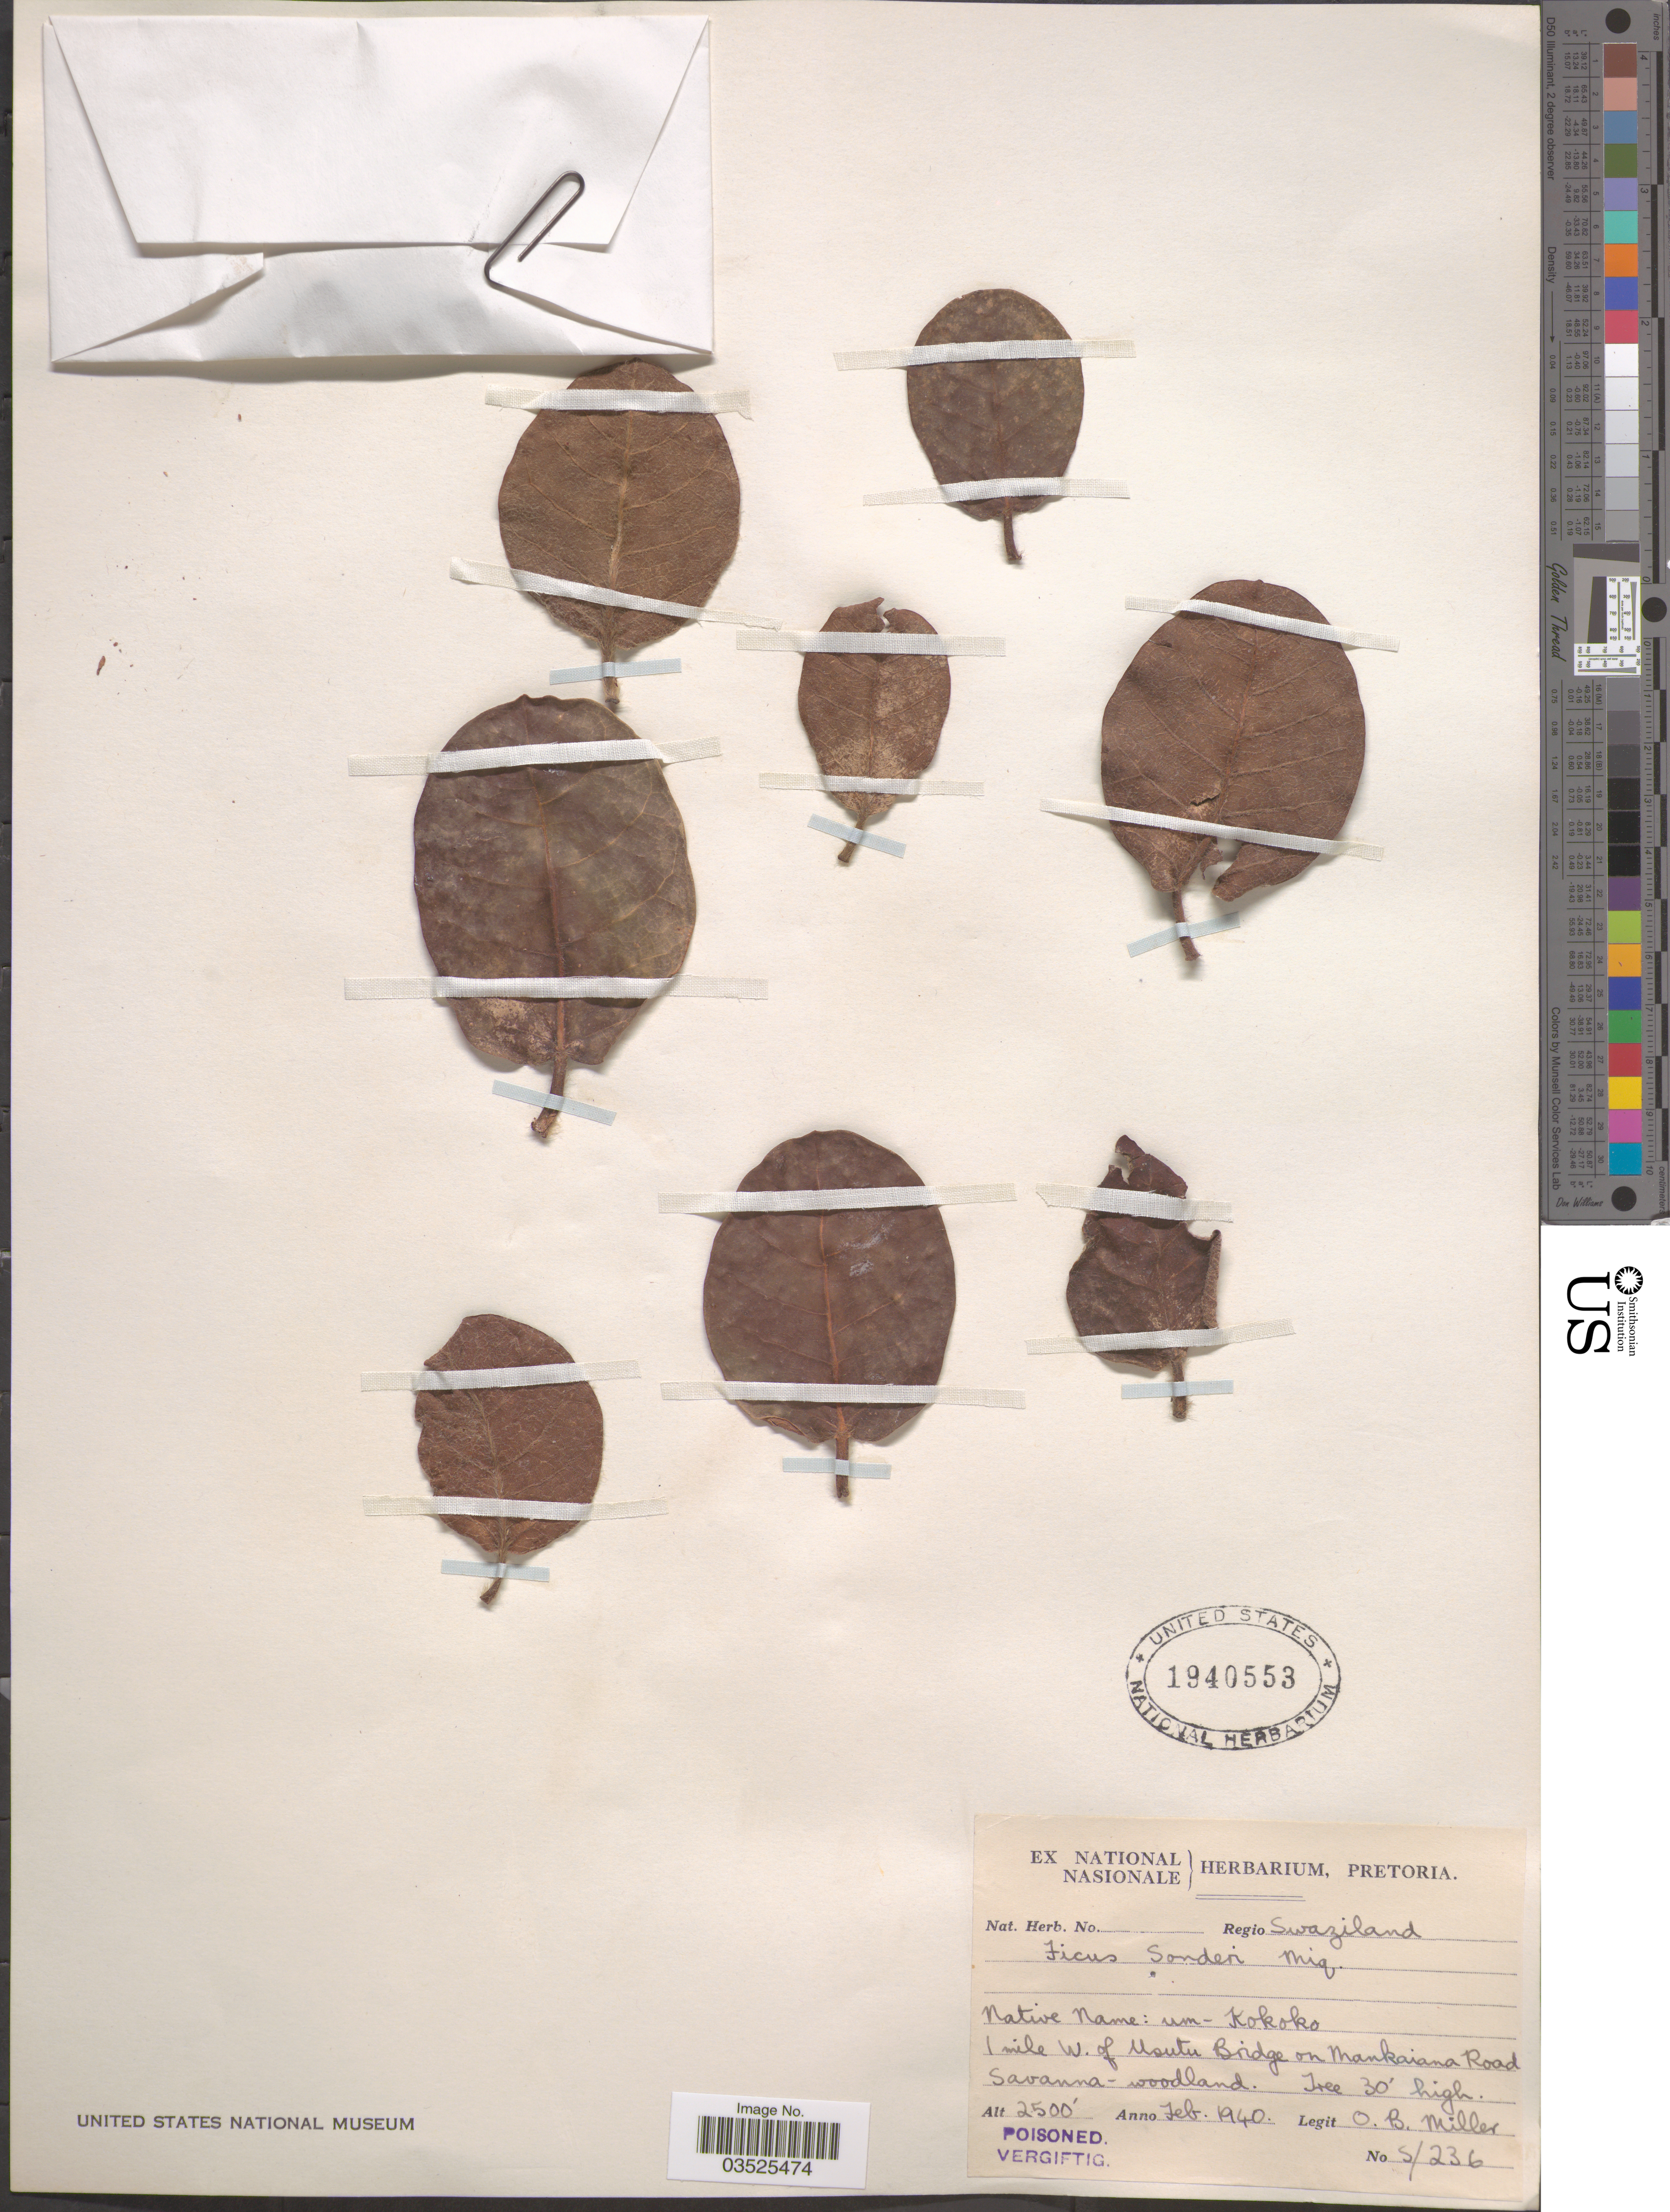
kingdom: Plantae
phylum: Tracheophyta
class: Magnoliopsida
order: Rosales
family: Moraceae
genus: Ficus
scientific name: Ficus sonderi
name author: Miq.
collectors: O. B. Miller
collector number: S/236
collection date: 1940-02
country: Eswatini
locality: Regio Swaziland. 1 mile W. of Usutu Bridge on Mankaiana Road.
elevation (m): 762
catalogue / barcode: US 1940553